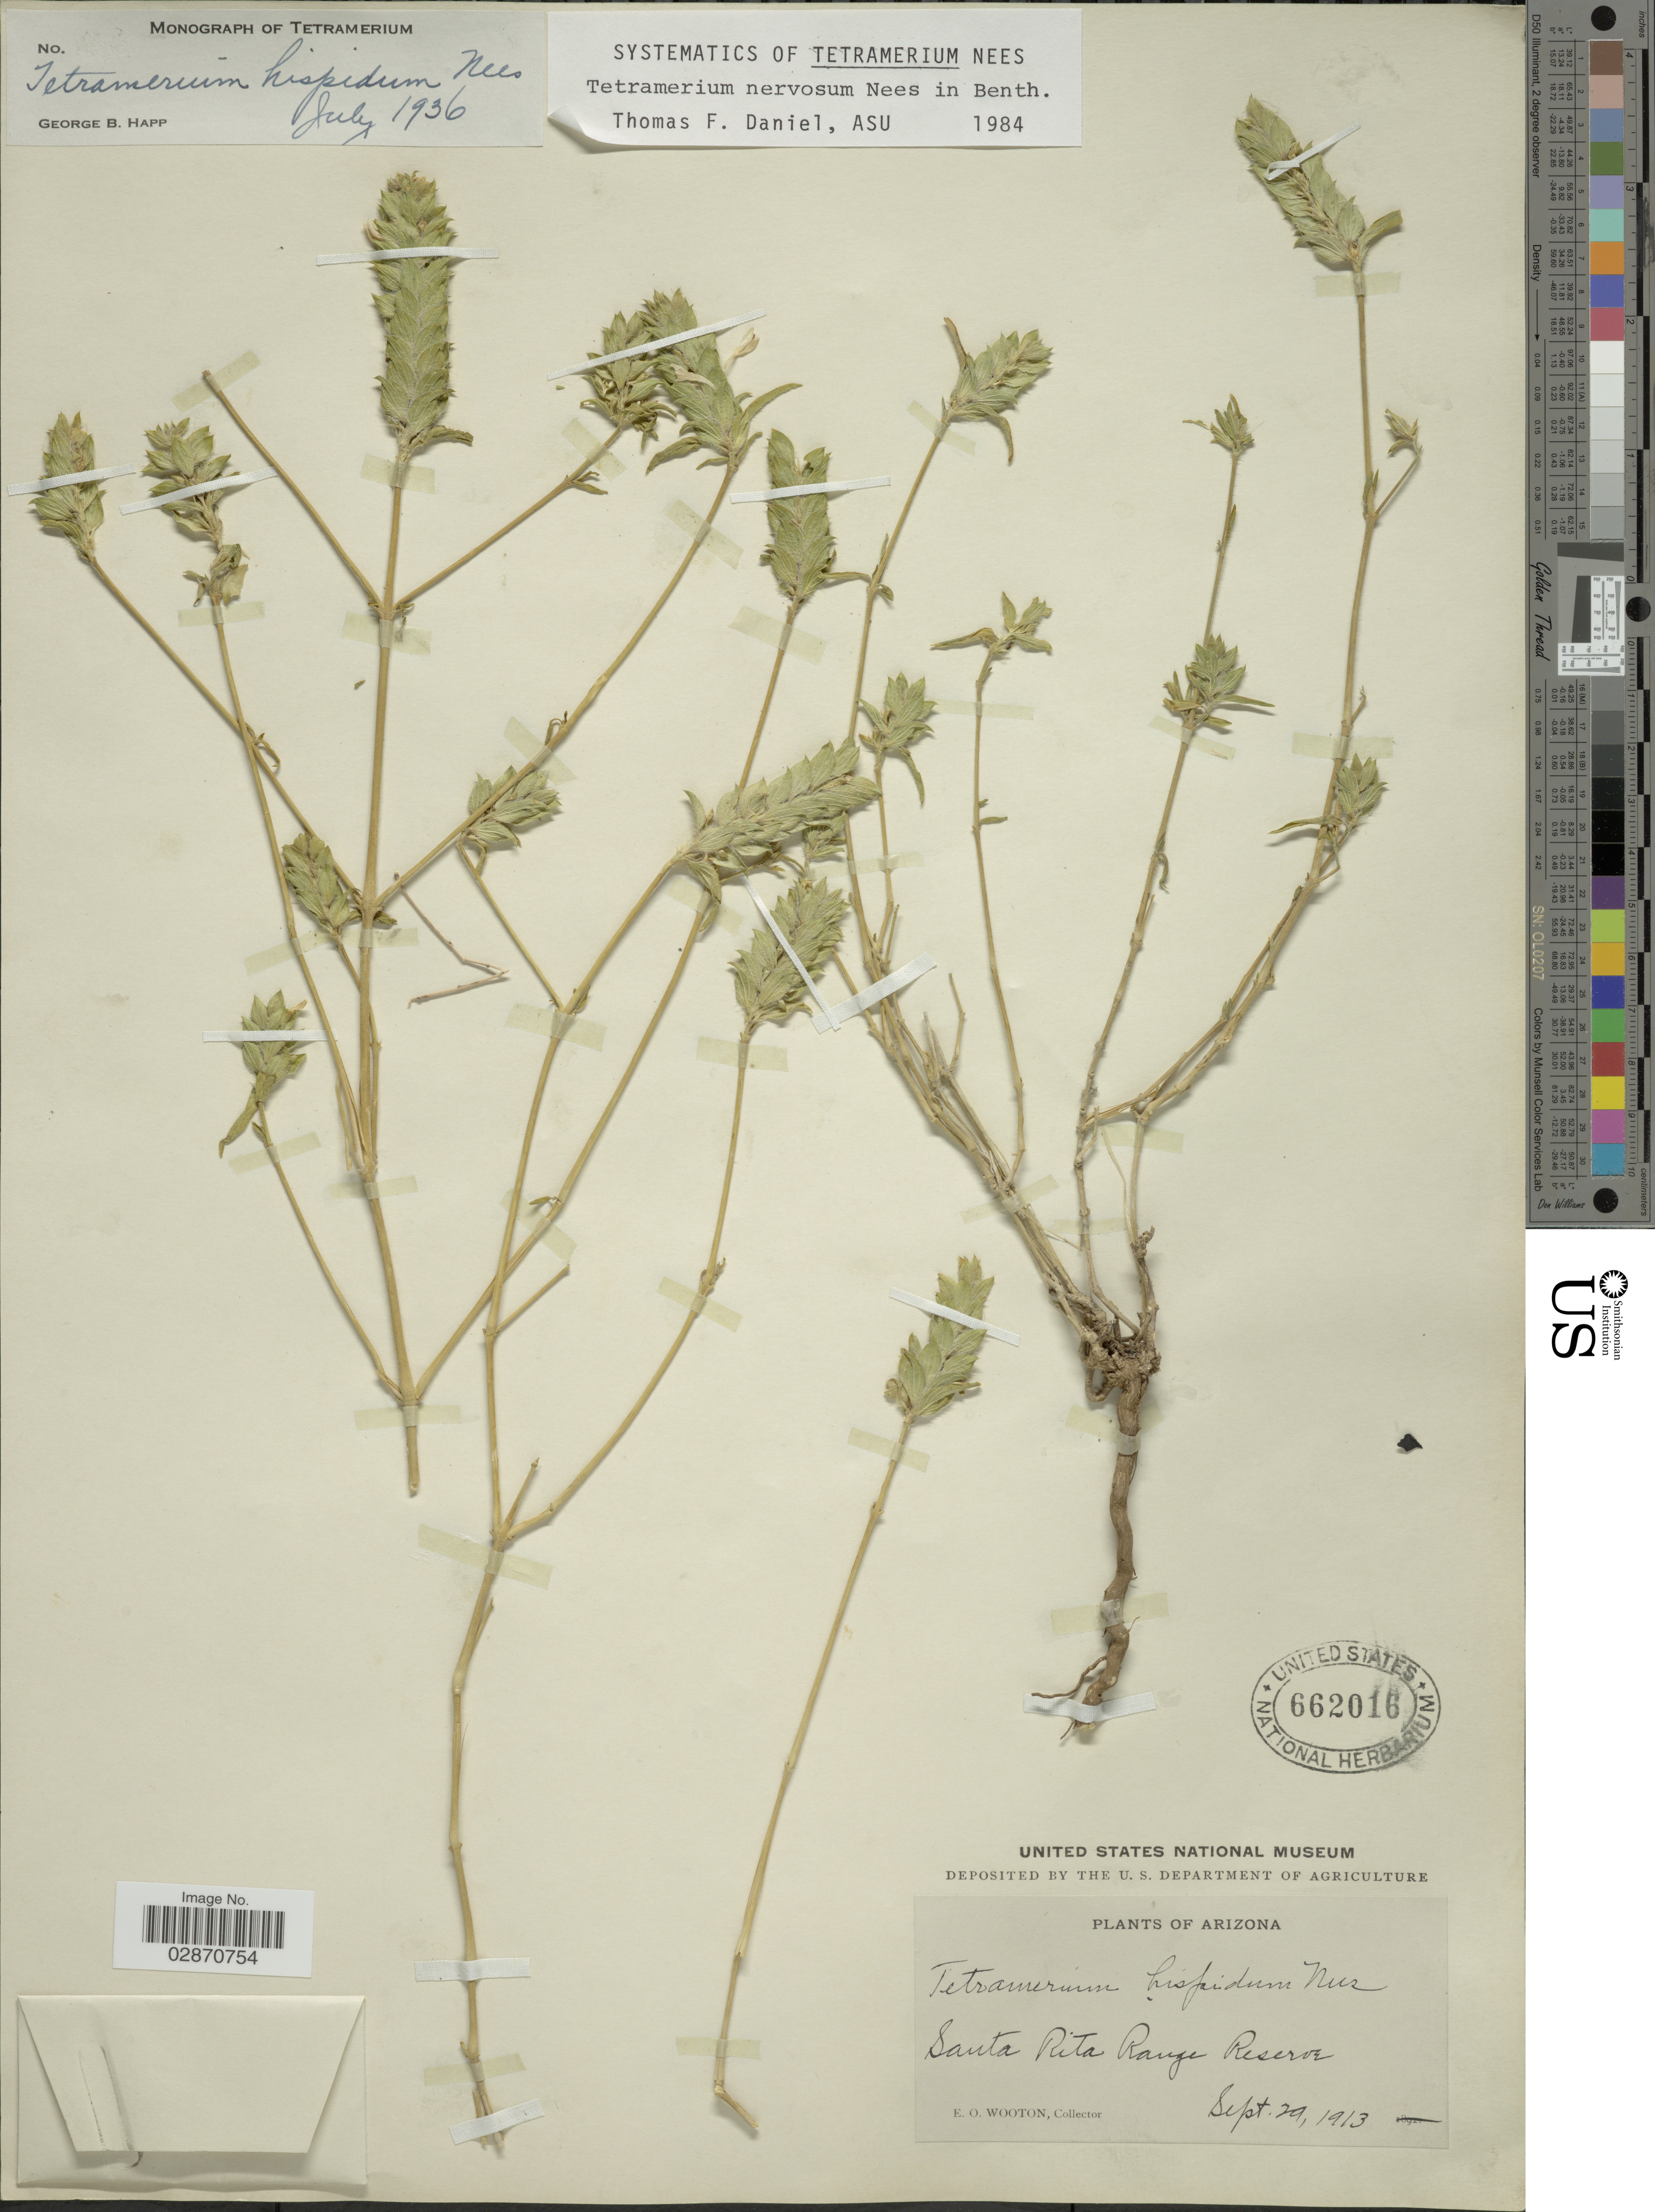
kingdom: Plantae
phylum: Tracheophyta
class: Magnoliopsida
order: Lamiales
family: Acanthaceae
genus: Tetramerium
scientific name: Tetramerium nervosum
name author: Nees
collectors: E. O. Wooton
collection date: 1913-09-29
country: United States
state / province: Arizona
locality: Santa Rita Range Reserve.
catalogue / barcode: US 662016